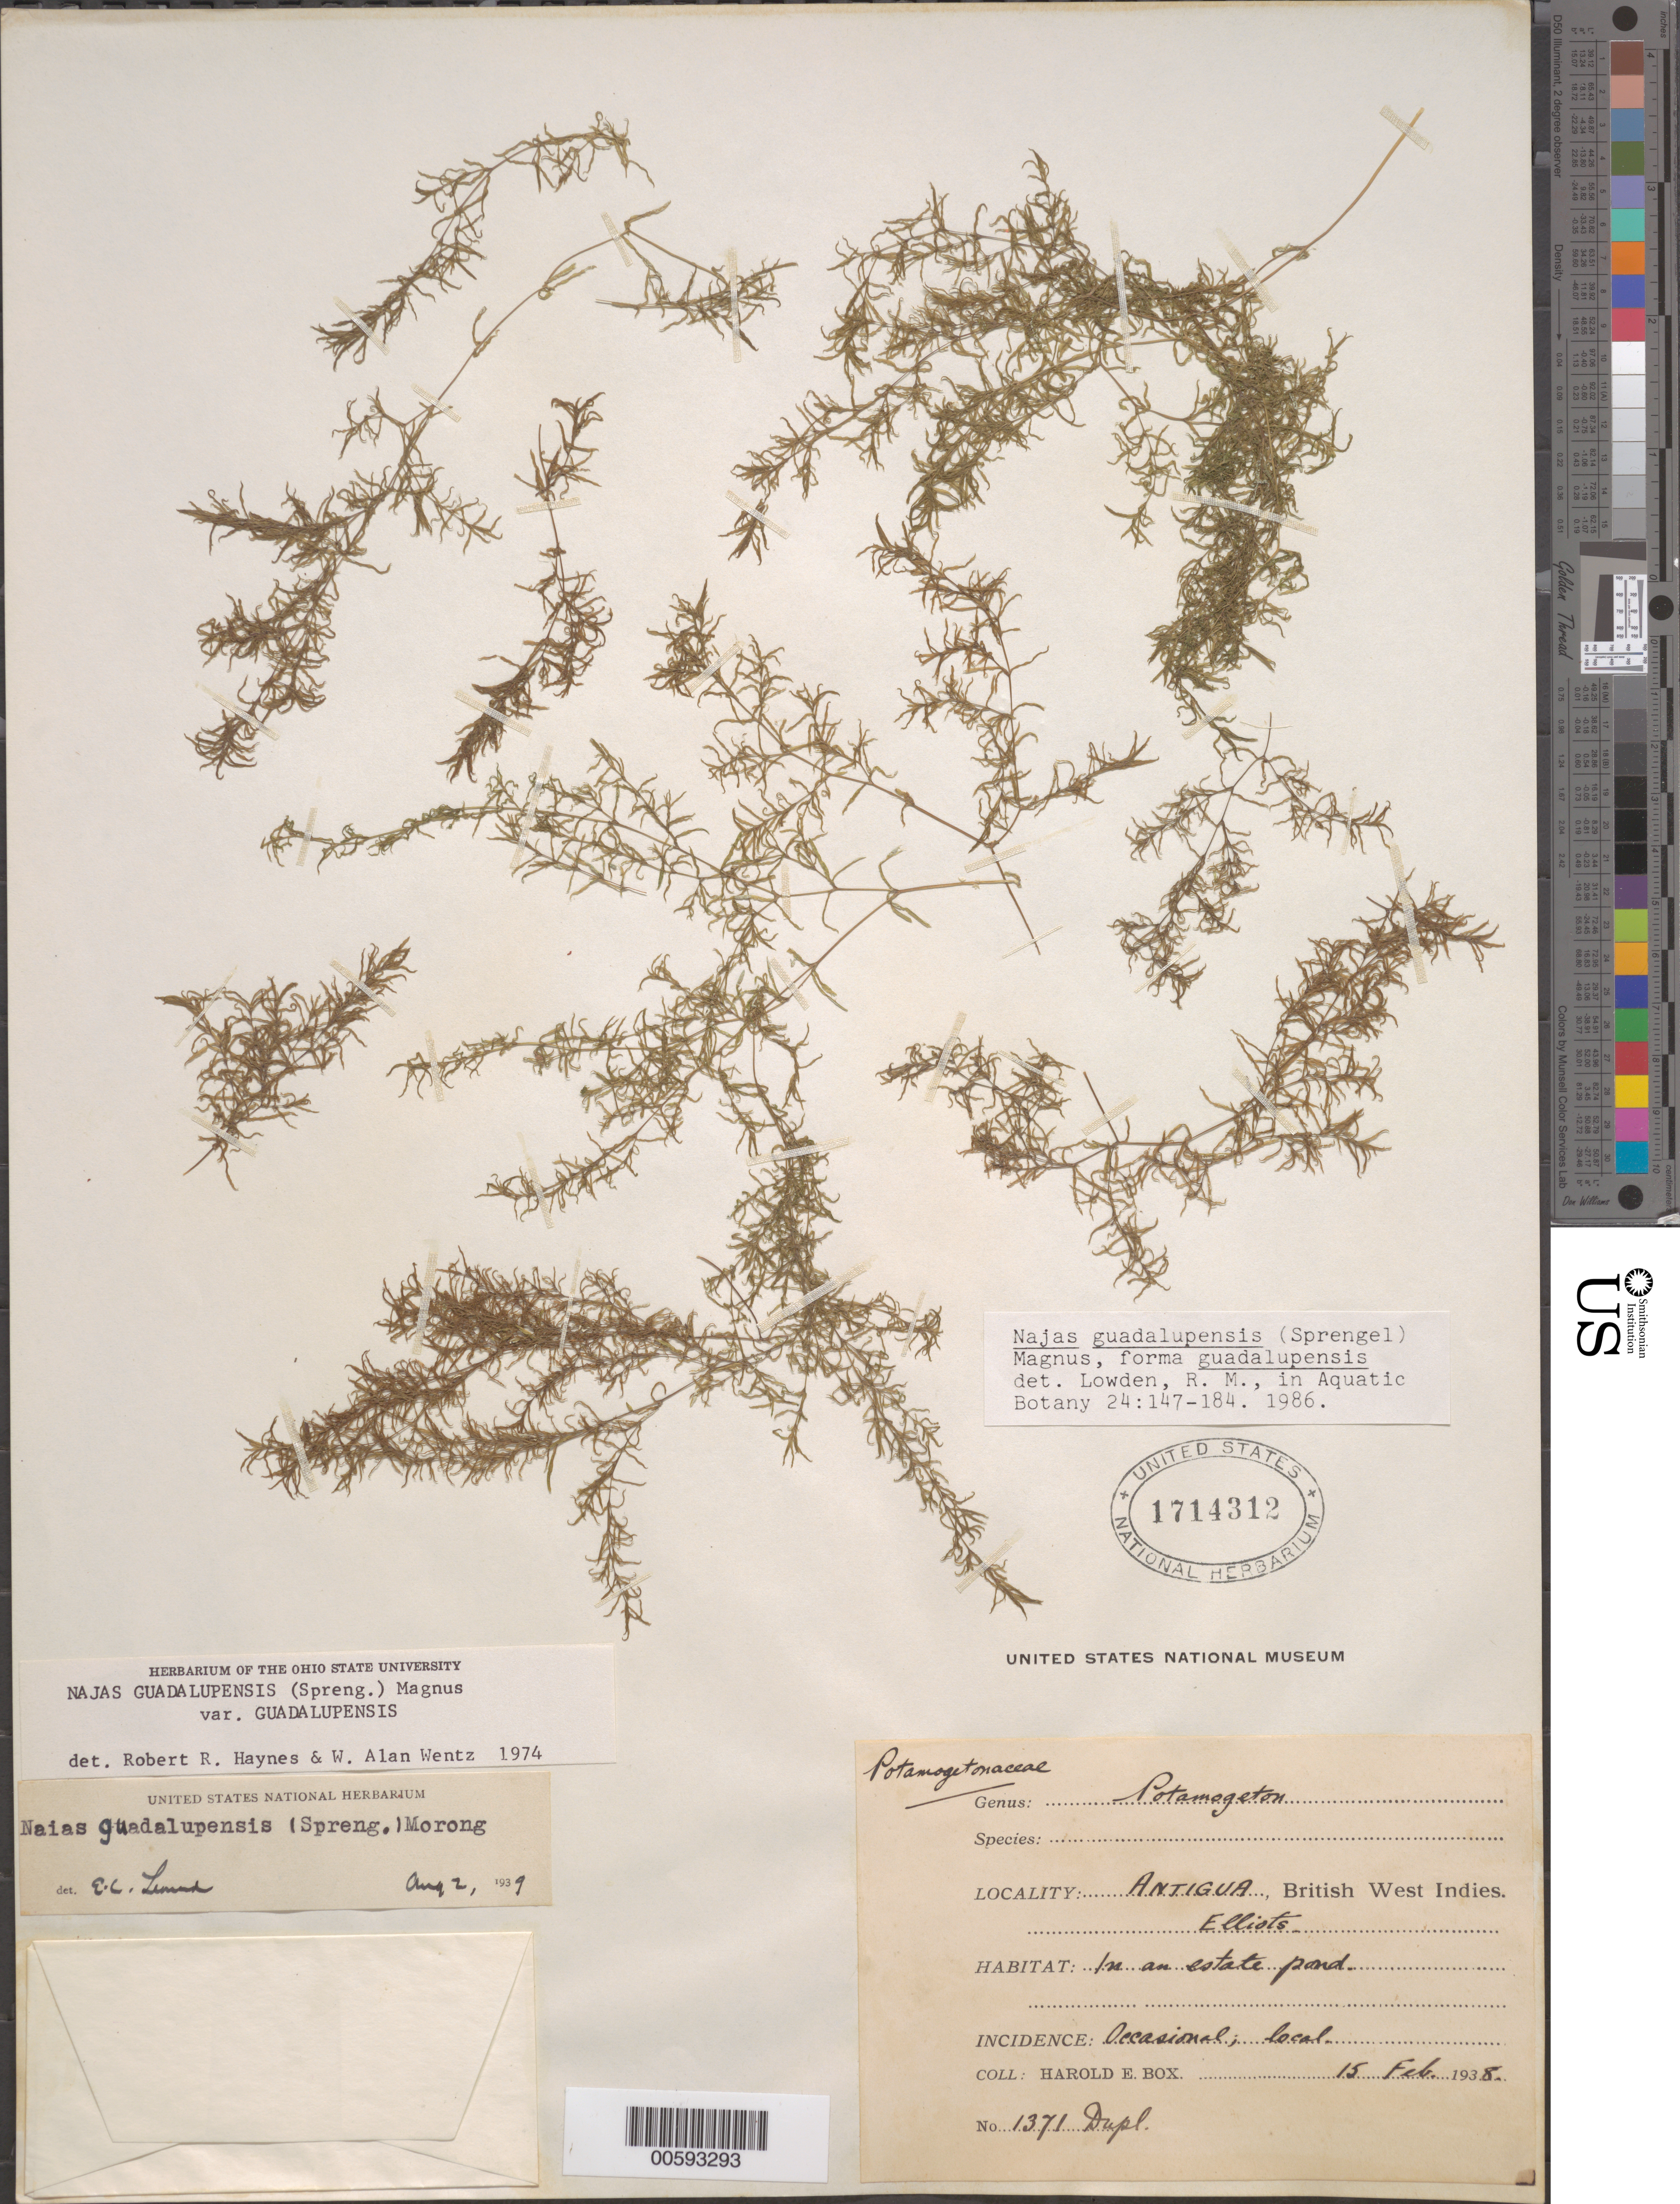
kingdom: Plantae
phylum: Tracheophyta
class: Liliopsida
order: Alismatales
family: Hydrocharitaceae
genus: Najas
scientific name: Najas guadalupensis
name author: (Spreng.) Magnus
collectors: H. E. Box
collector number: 1371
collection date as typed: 15 Feb 1938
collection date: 1938-02-15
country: Antigua and Barbuda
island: Antigua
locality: Elliots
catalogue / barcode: US 1714312